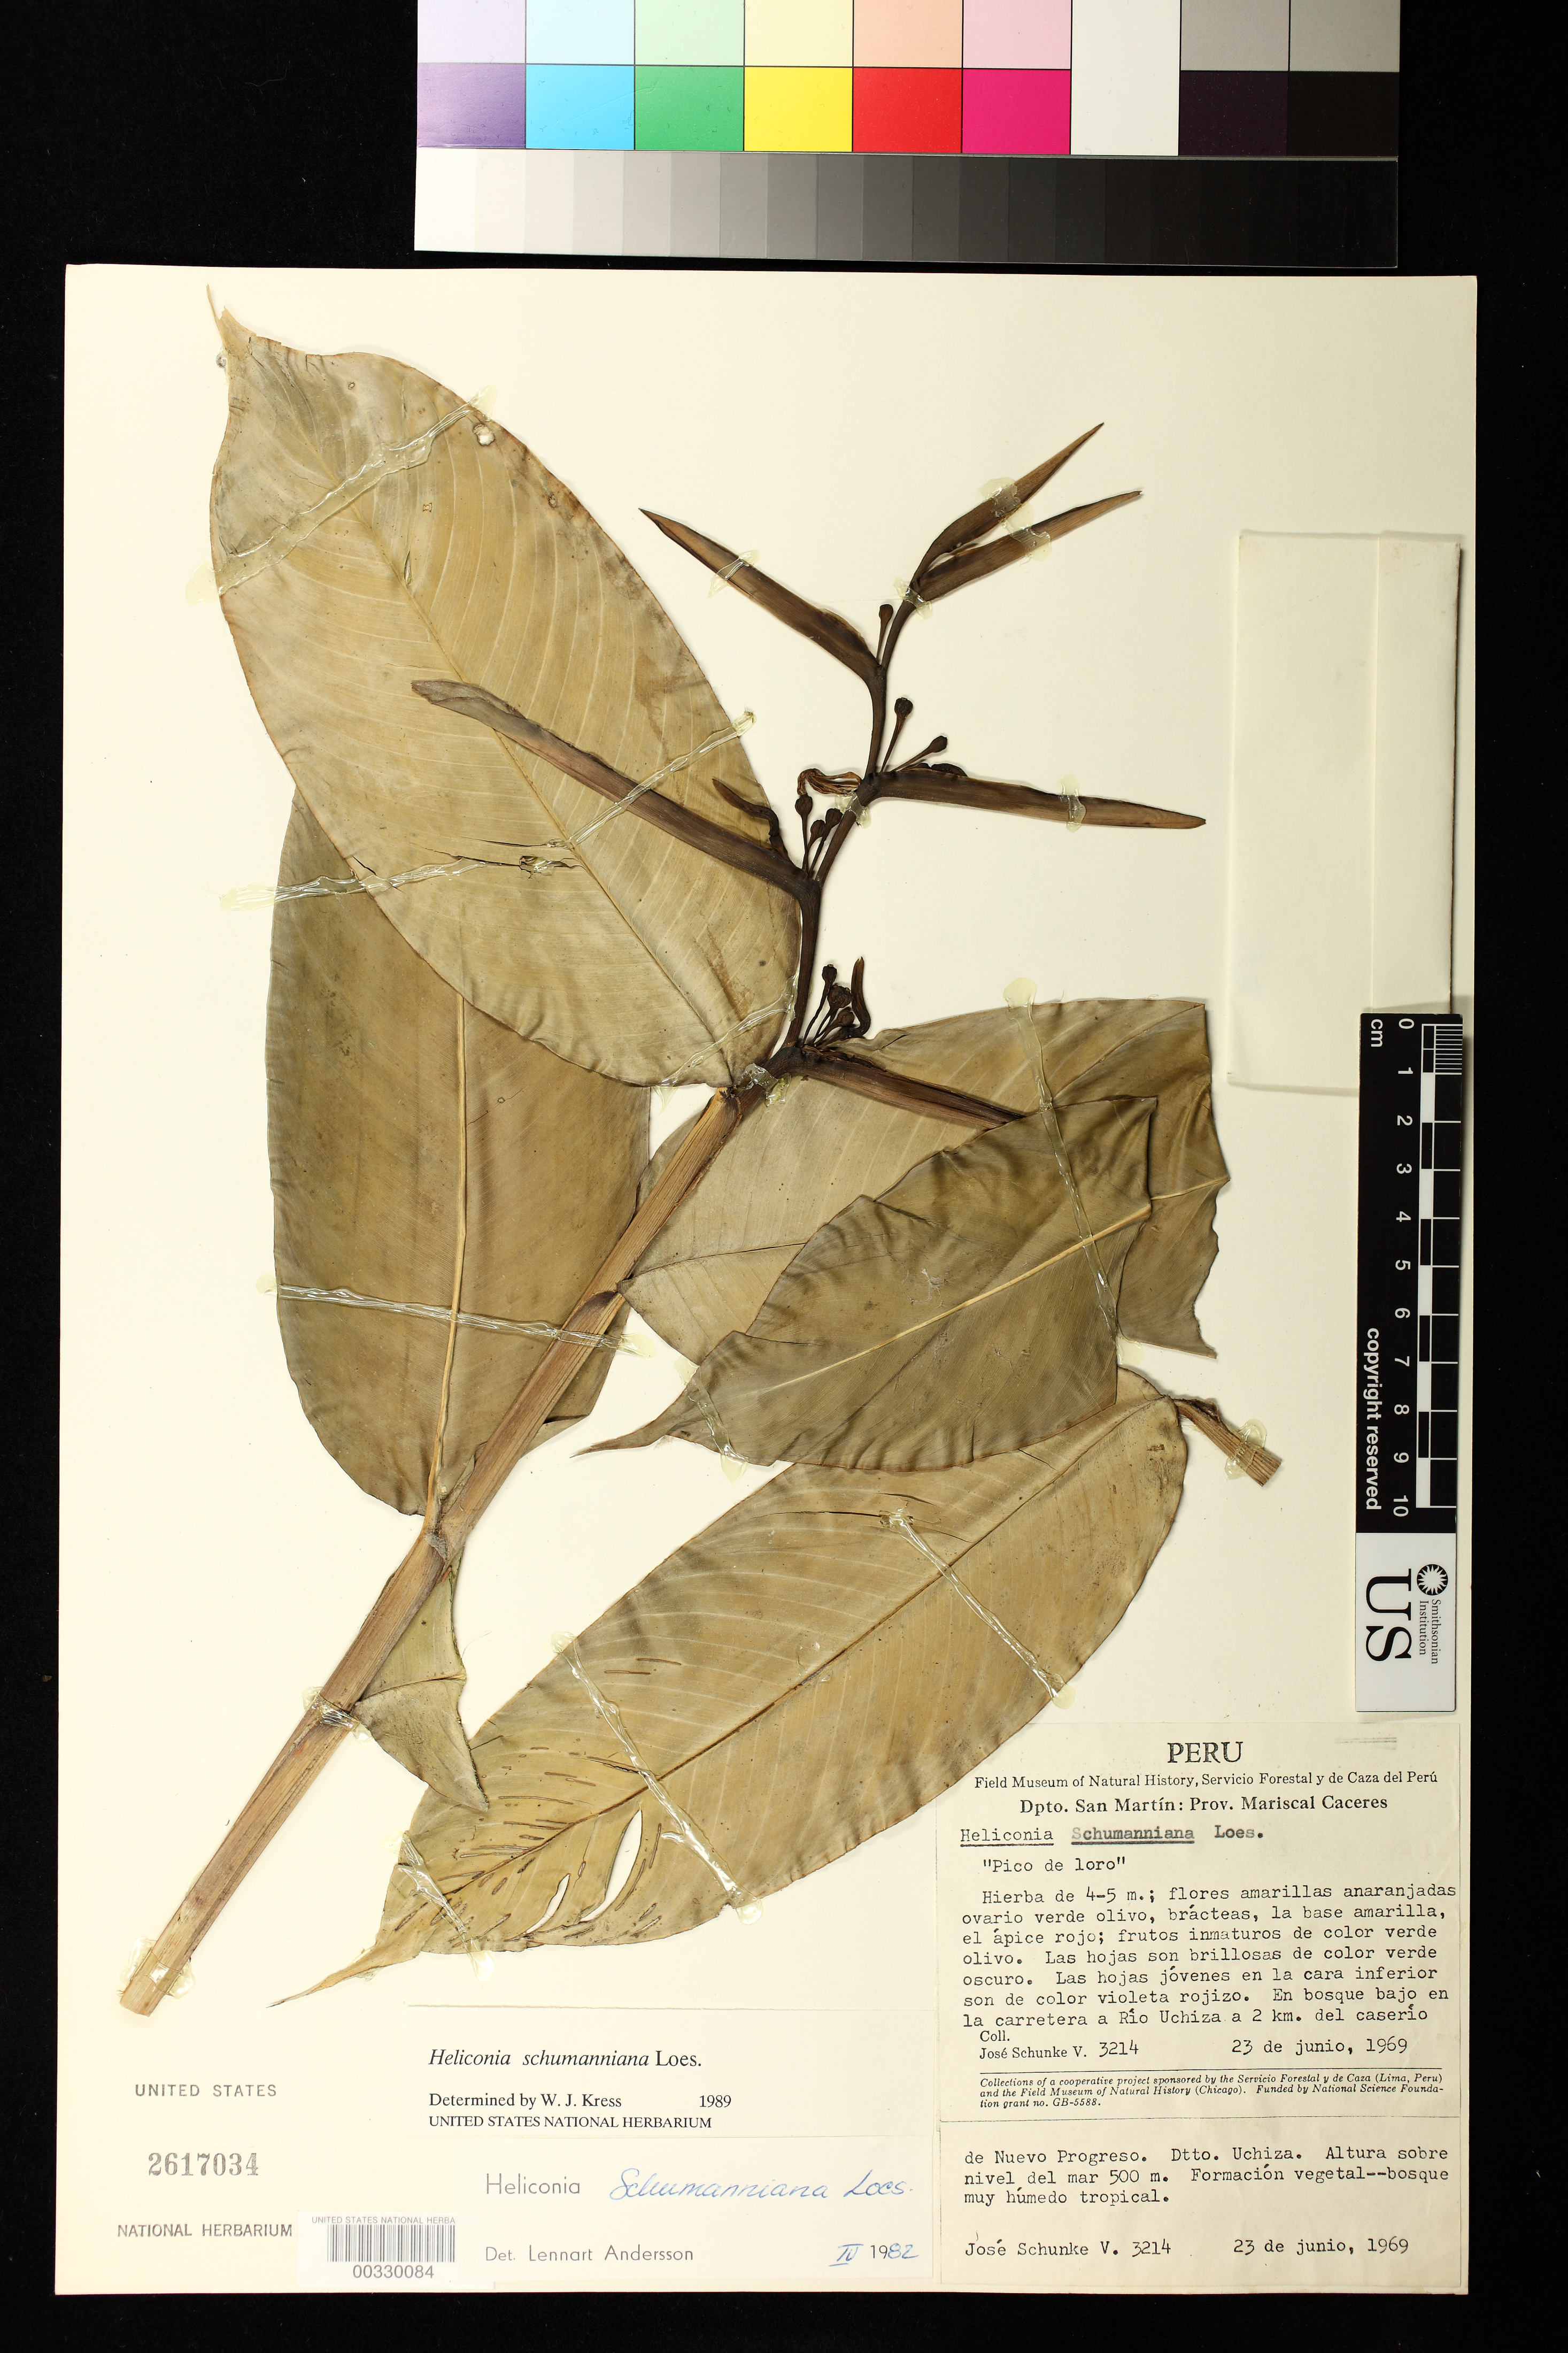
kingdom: Plantae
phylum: Tracheophyta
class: Liliopsida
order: Zingiberales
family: Heliconiaceae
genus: Heliconia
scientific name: Heliconia schumanniana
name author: Loes.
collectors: J. Schunke Vigo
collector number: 3214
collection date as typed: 23 Jun 1969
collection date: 1969-06-23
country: Peru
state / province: San Martín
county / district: Mariscal Cáceres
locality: On highway to rio uchiza to 2 km from caserio de nuevo progreso, dtto uchiza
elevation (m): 500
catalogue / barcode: US 2617034